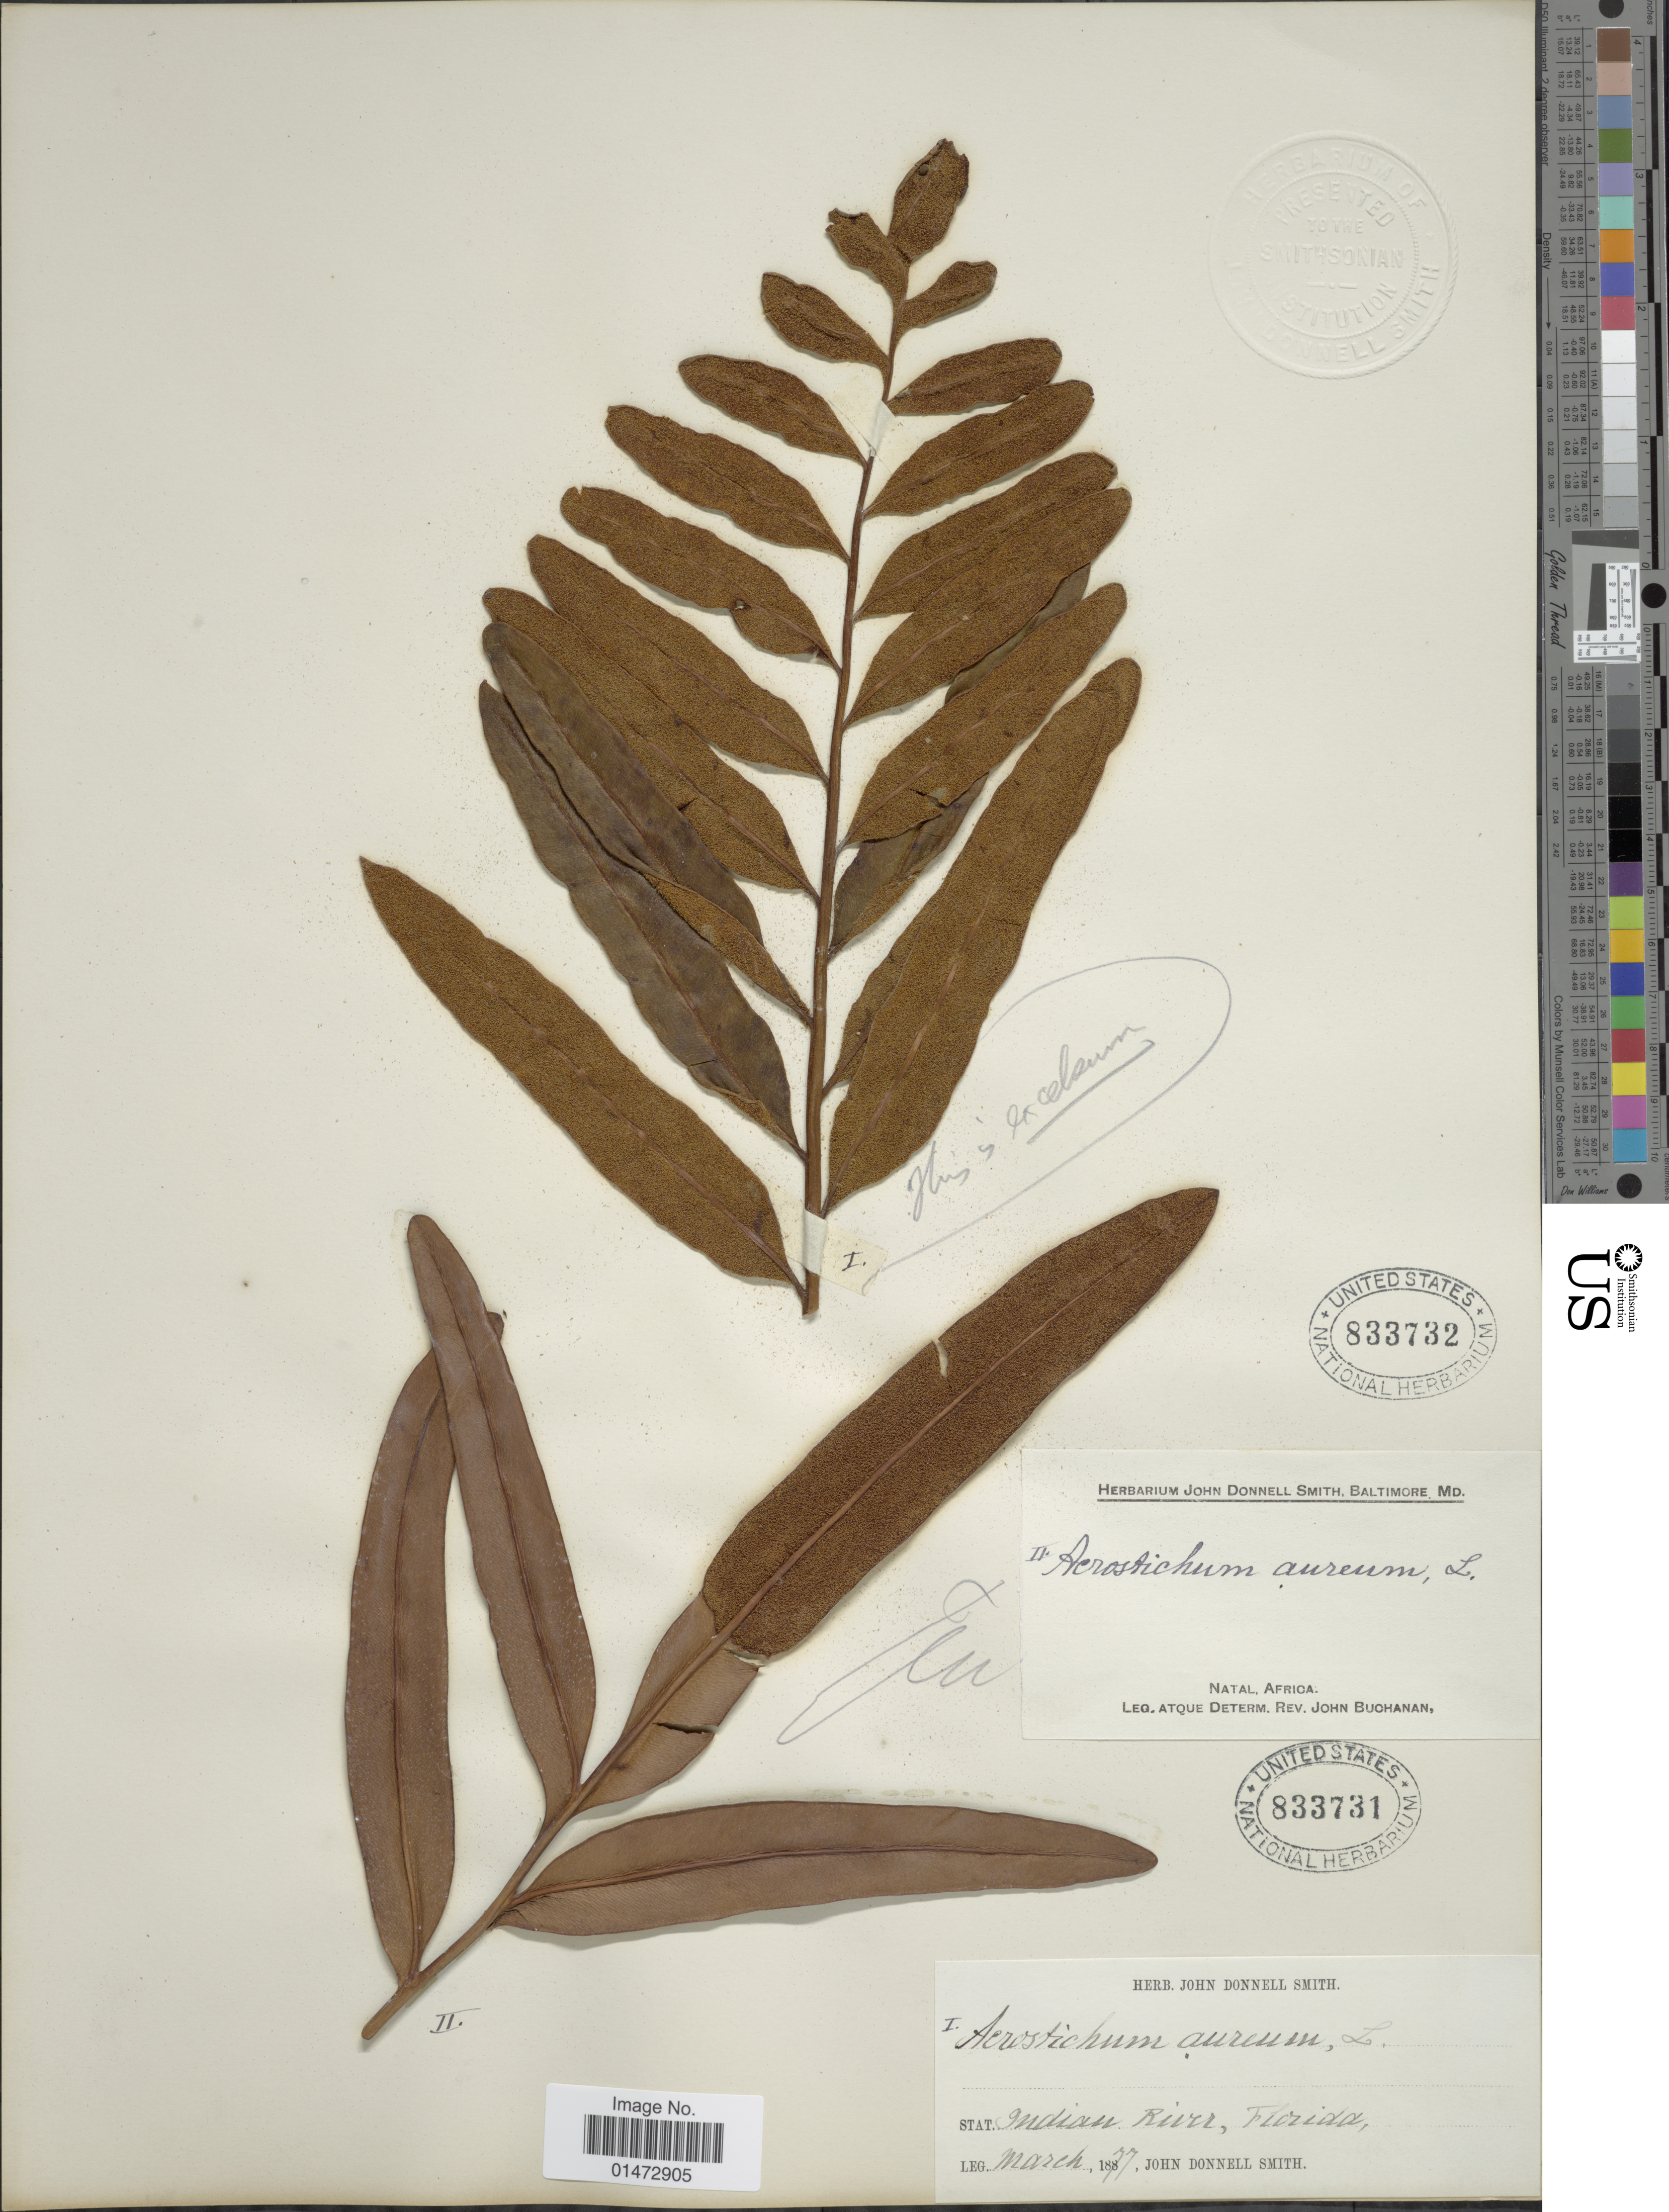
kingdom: Plantae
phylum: Tracheophyta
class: Polypodiopsida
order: Polypodiales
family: Pteridaceae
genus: Acrostichum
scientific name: Acrostichum aureum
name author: L.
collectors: J. Buchanan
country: South Africa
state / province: KwaZulu-Natal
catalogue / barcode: US 833732-2